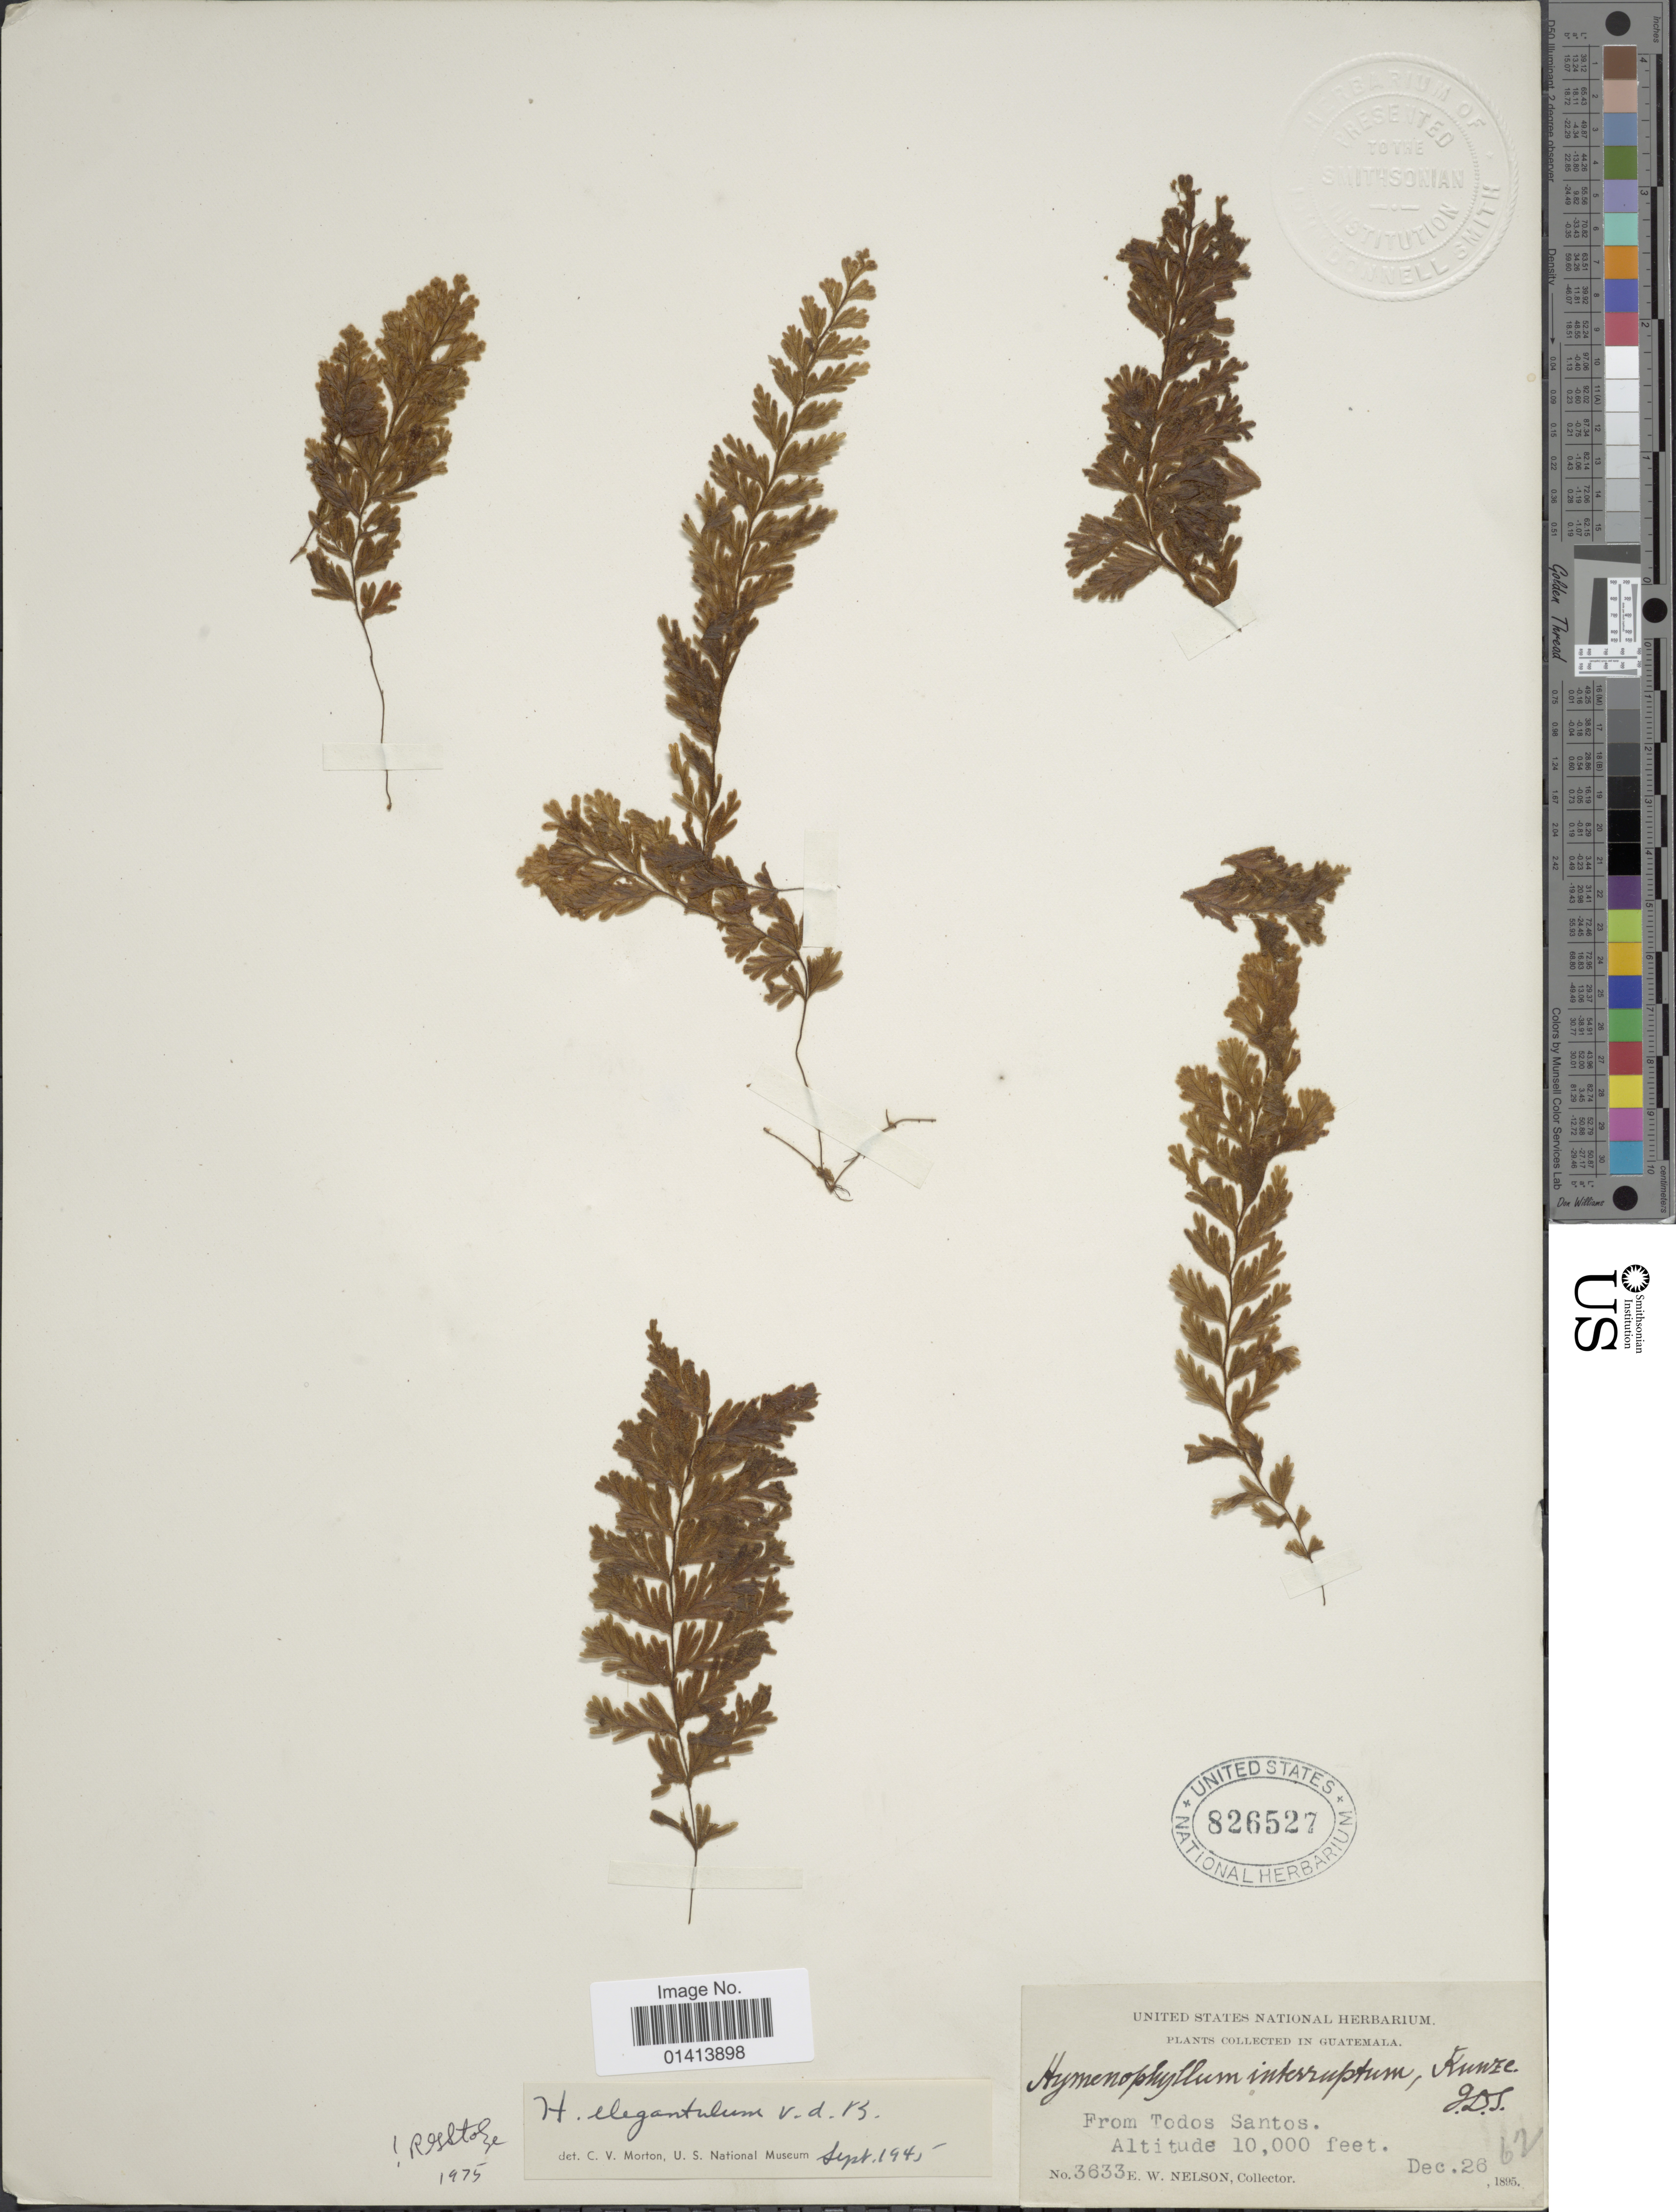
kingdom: Plantae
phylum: Tracheophyta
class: Polypodiopsida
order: Hymenophyllales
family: Hymenophyllaceae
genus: Hymenophyllum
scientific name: Hymenophyllum elegantulum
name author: Bosch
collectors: E. W. Nelson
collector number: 3633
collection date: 1895-12-26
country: Guatemala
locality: From Todos Santos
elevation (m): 3048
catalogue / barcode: US 826527